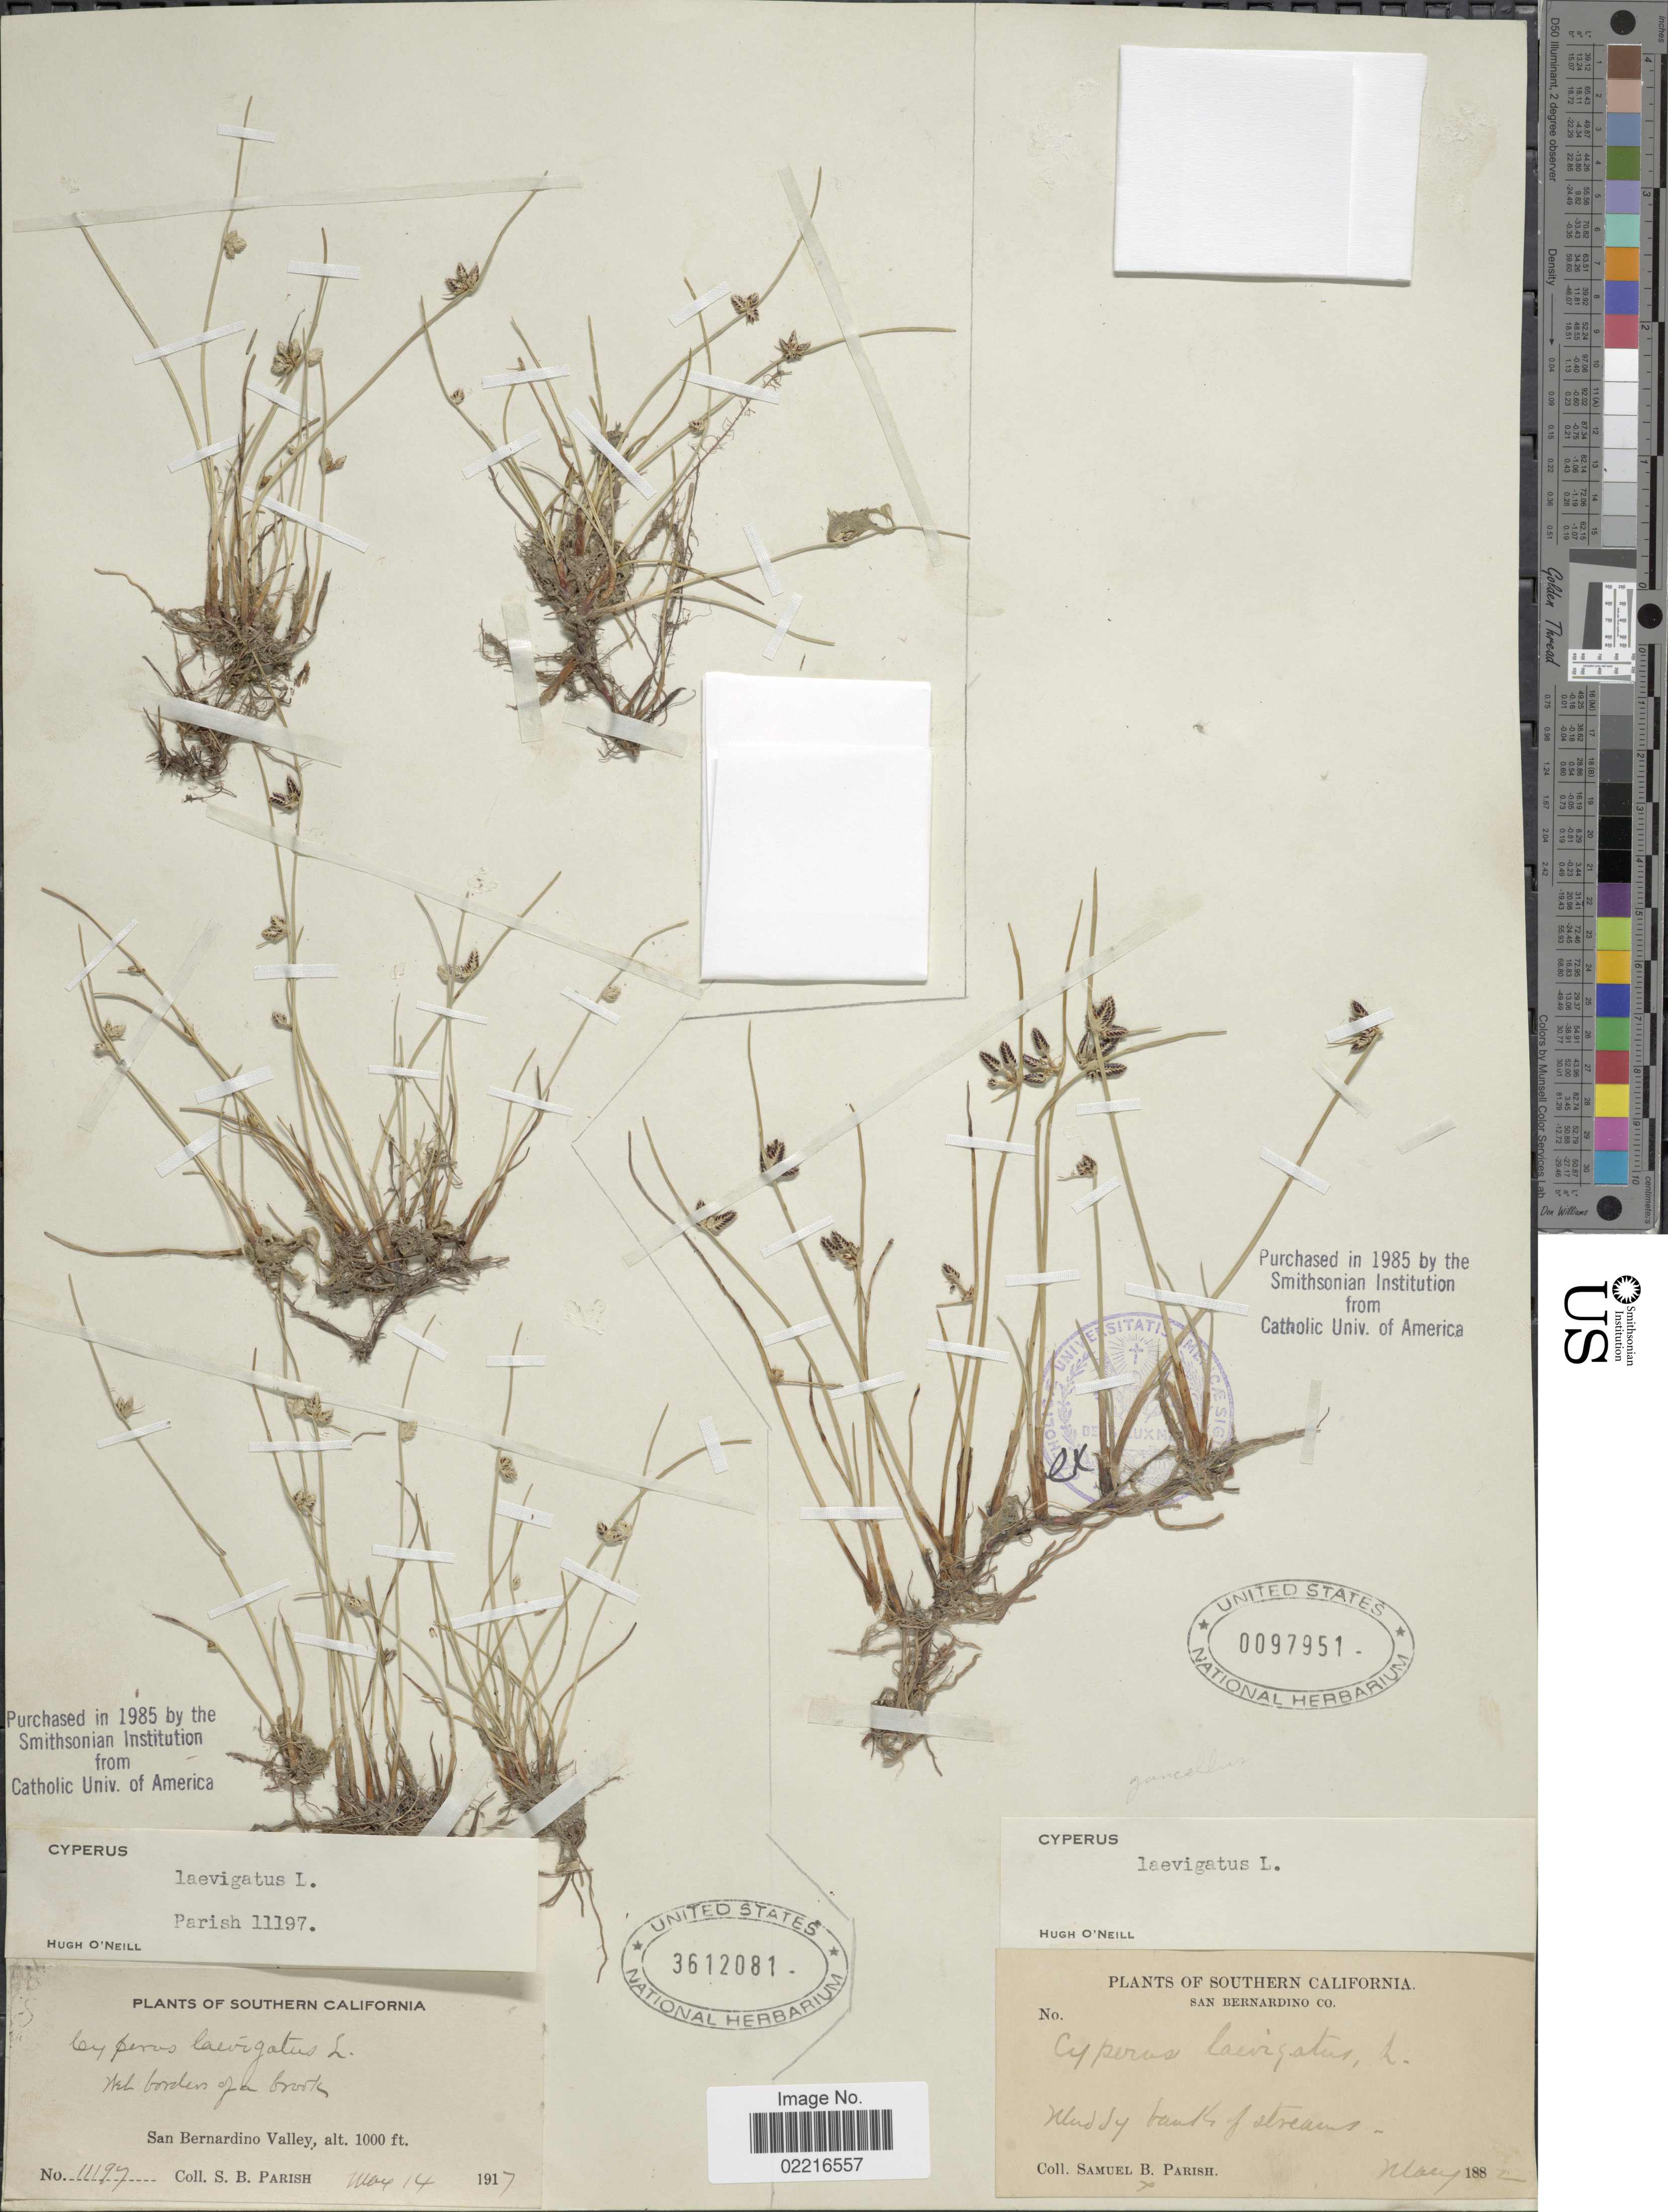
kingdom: Plantae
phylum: Tracheophyta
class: Liliopsida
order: Poales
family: Cyperaceae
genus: Cyperus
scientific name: Cyperus laevigatus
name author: L.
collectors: S. B. Parish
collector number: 11197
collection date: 1917-05-14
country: United States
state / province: California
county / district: San Bernardino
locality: Southern California, San Bernardino Valley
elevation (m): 305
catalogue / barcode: US 3612081